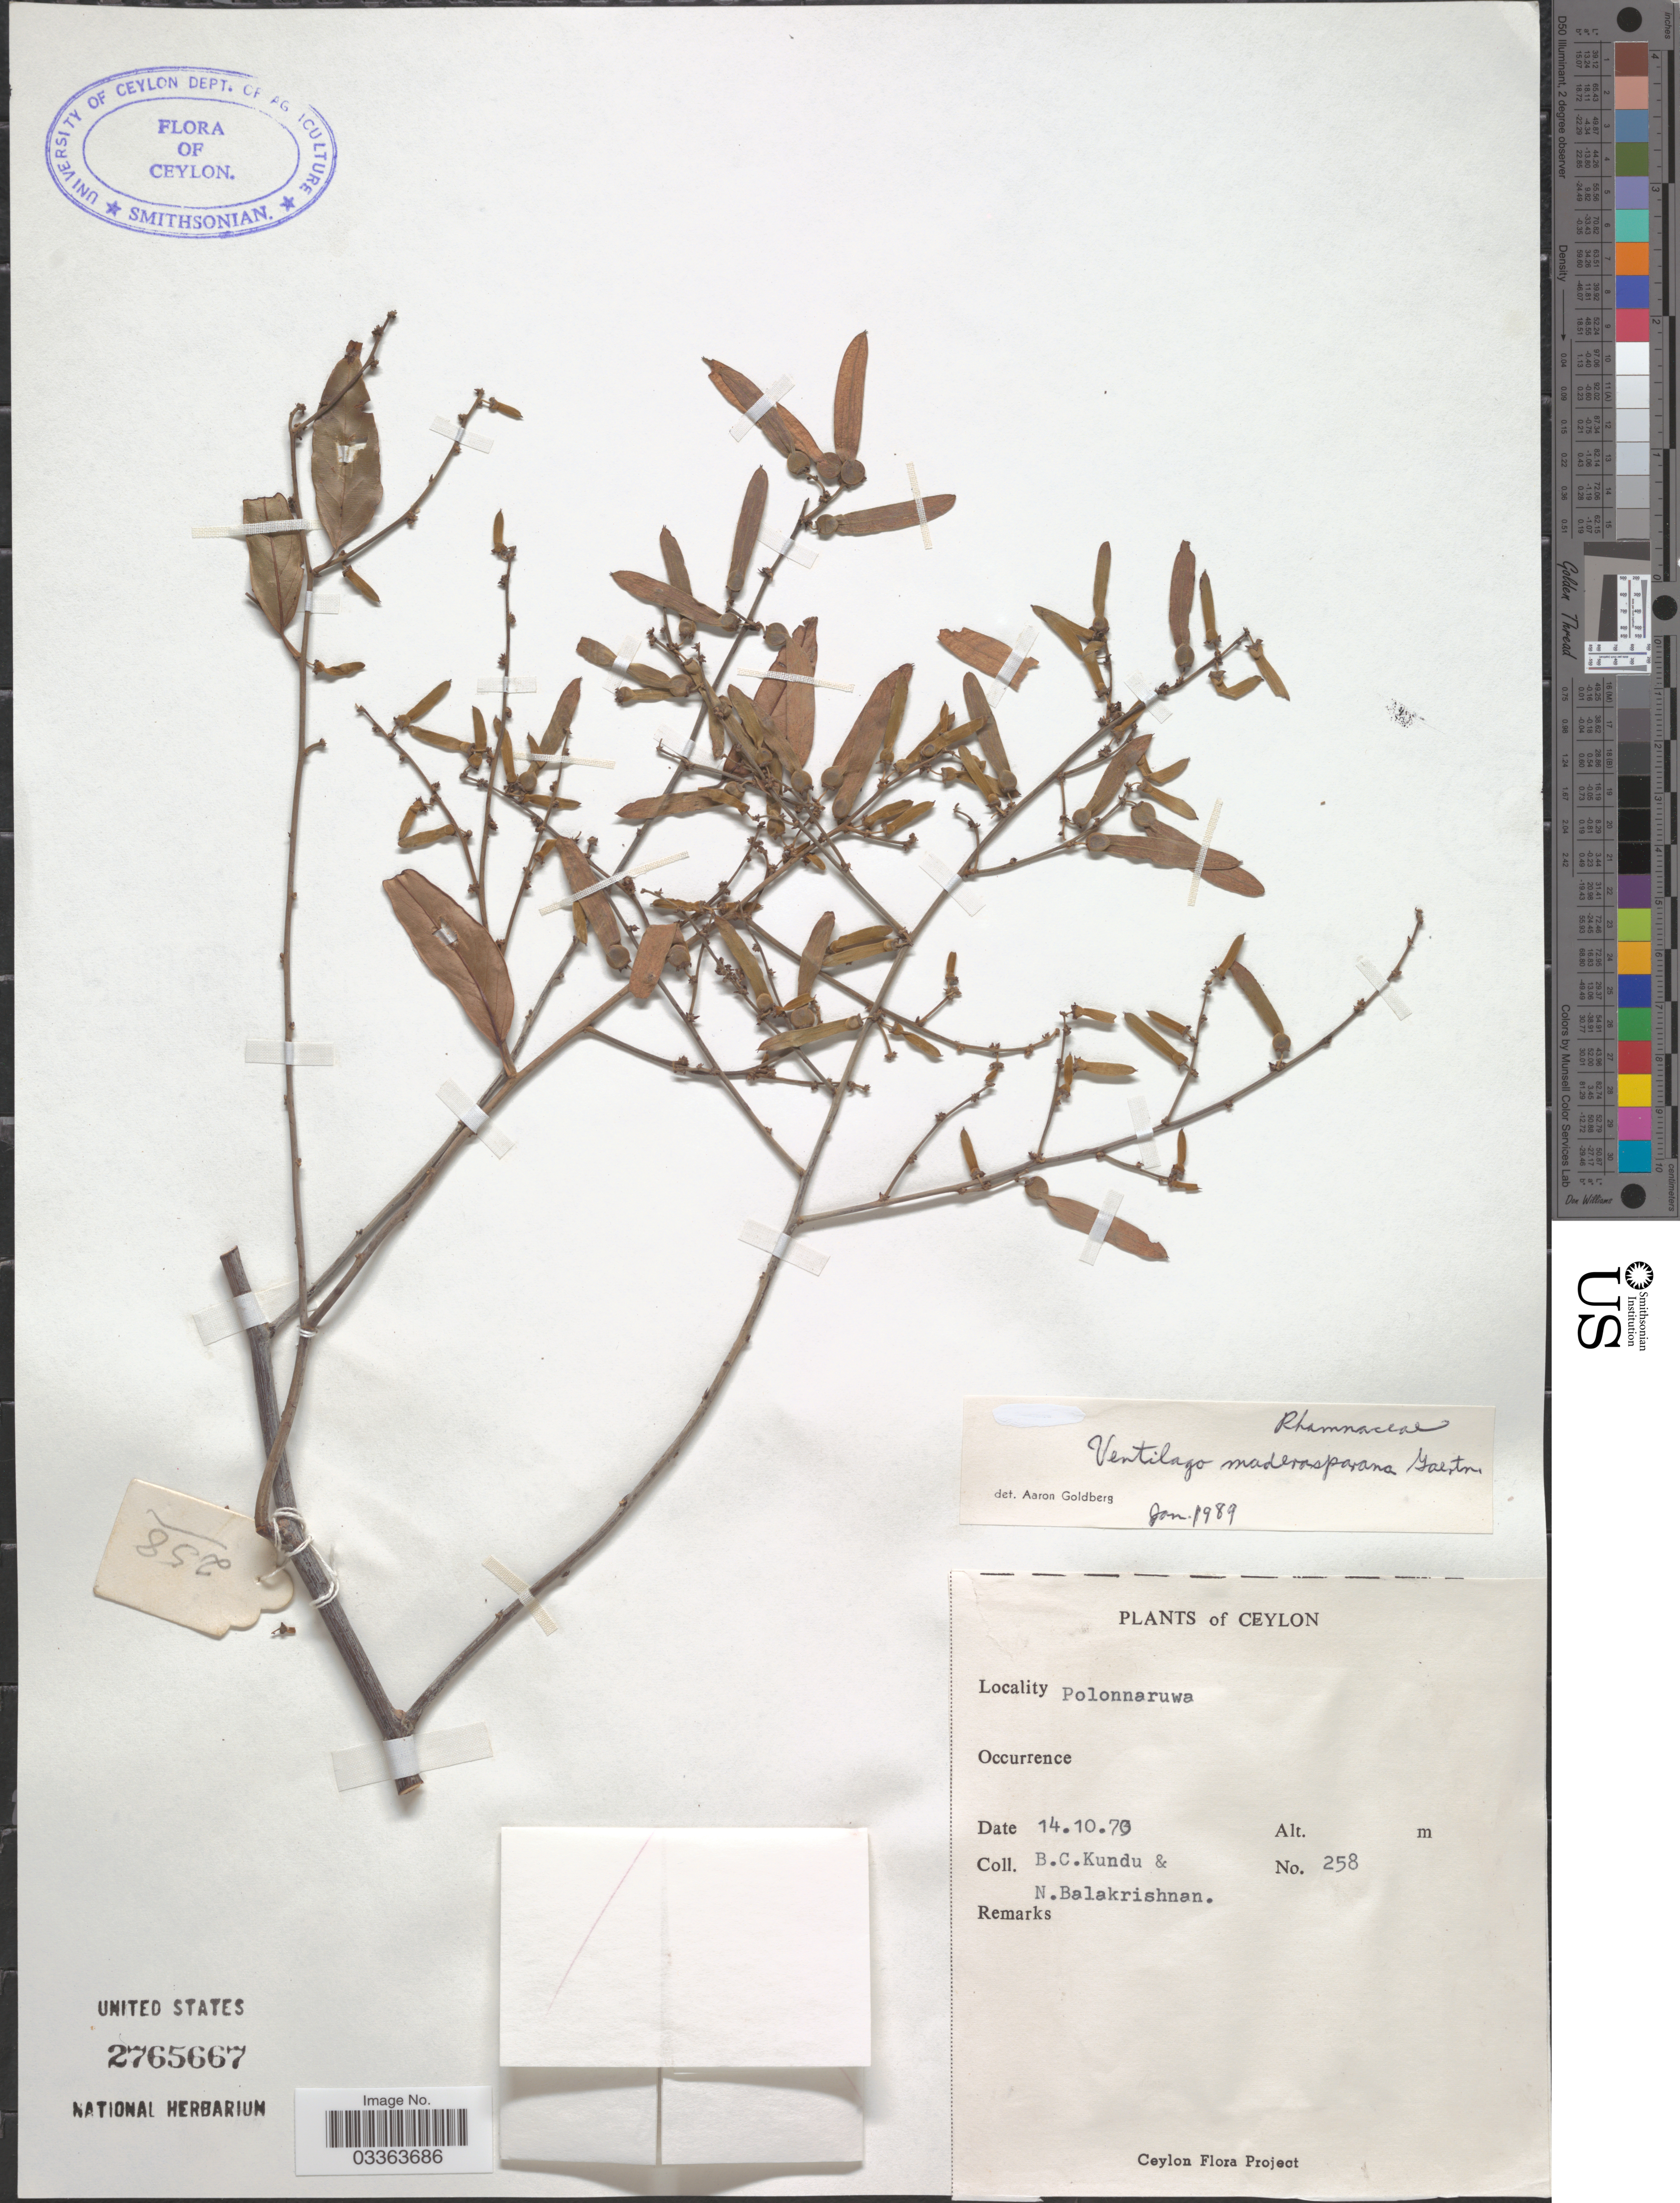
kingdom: Plantae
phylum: Tracheophyta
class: Magnoliopsida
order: Rosales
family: Rhamnaceae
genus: Ventilago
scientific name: Ventilago madraspatana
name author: Gaertn.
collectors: B. C. Kundu & N. Balakrishnan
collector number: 258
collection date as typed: Transcribed d/m/y: 14/10/70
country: Sri Lanka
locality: Ceylon. Polonnaruwa.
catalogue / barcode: US 2765667